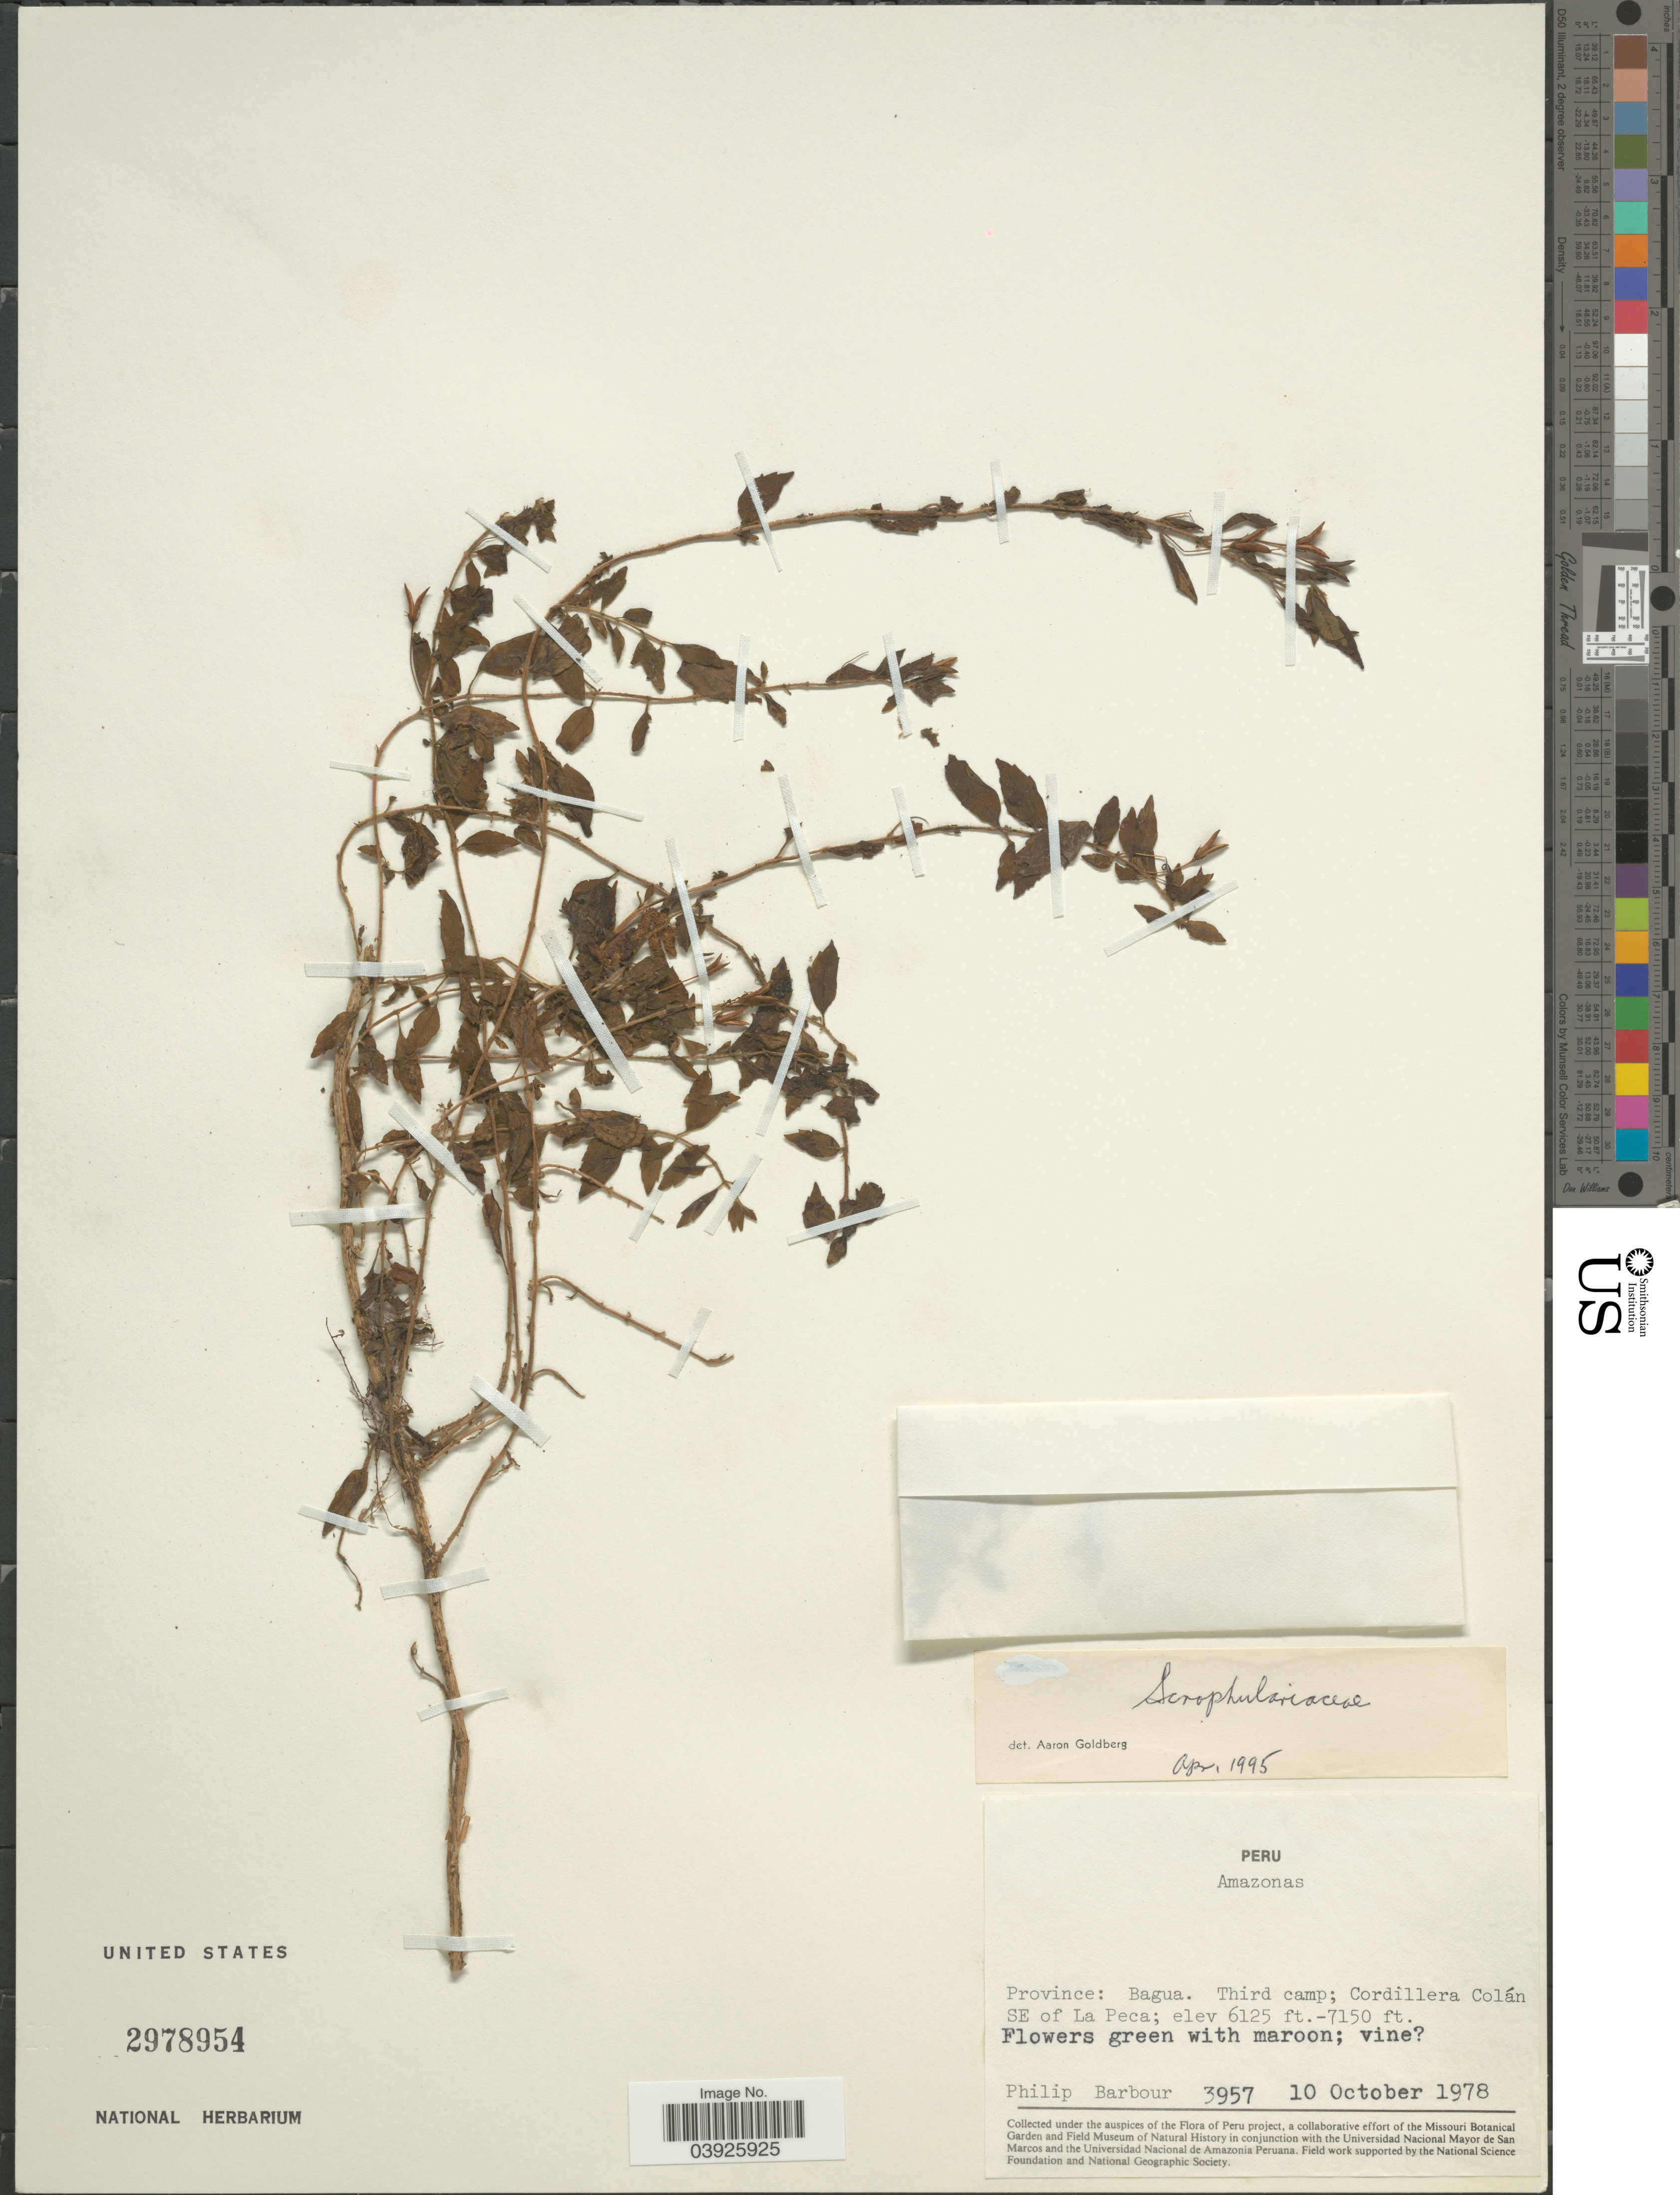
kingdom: Plantae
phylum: Tracheophyta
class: Magnoliopsida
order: Lamiales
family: Scrophulariaceae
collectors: P. Barbour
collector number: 3957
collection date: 1978-10-10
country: Peru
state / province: Amazonas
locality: Province: Bagua. Third camp; Cordillera Colán SE of La Peca.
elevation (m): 1867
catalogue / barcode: US 2978954